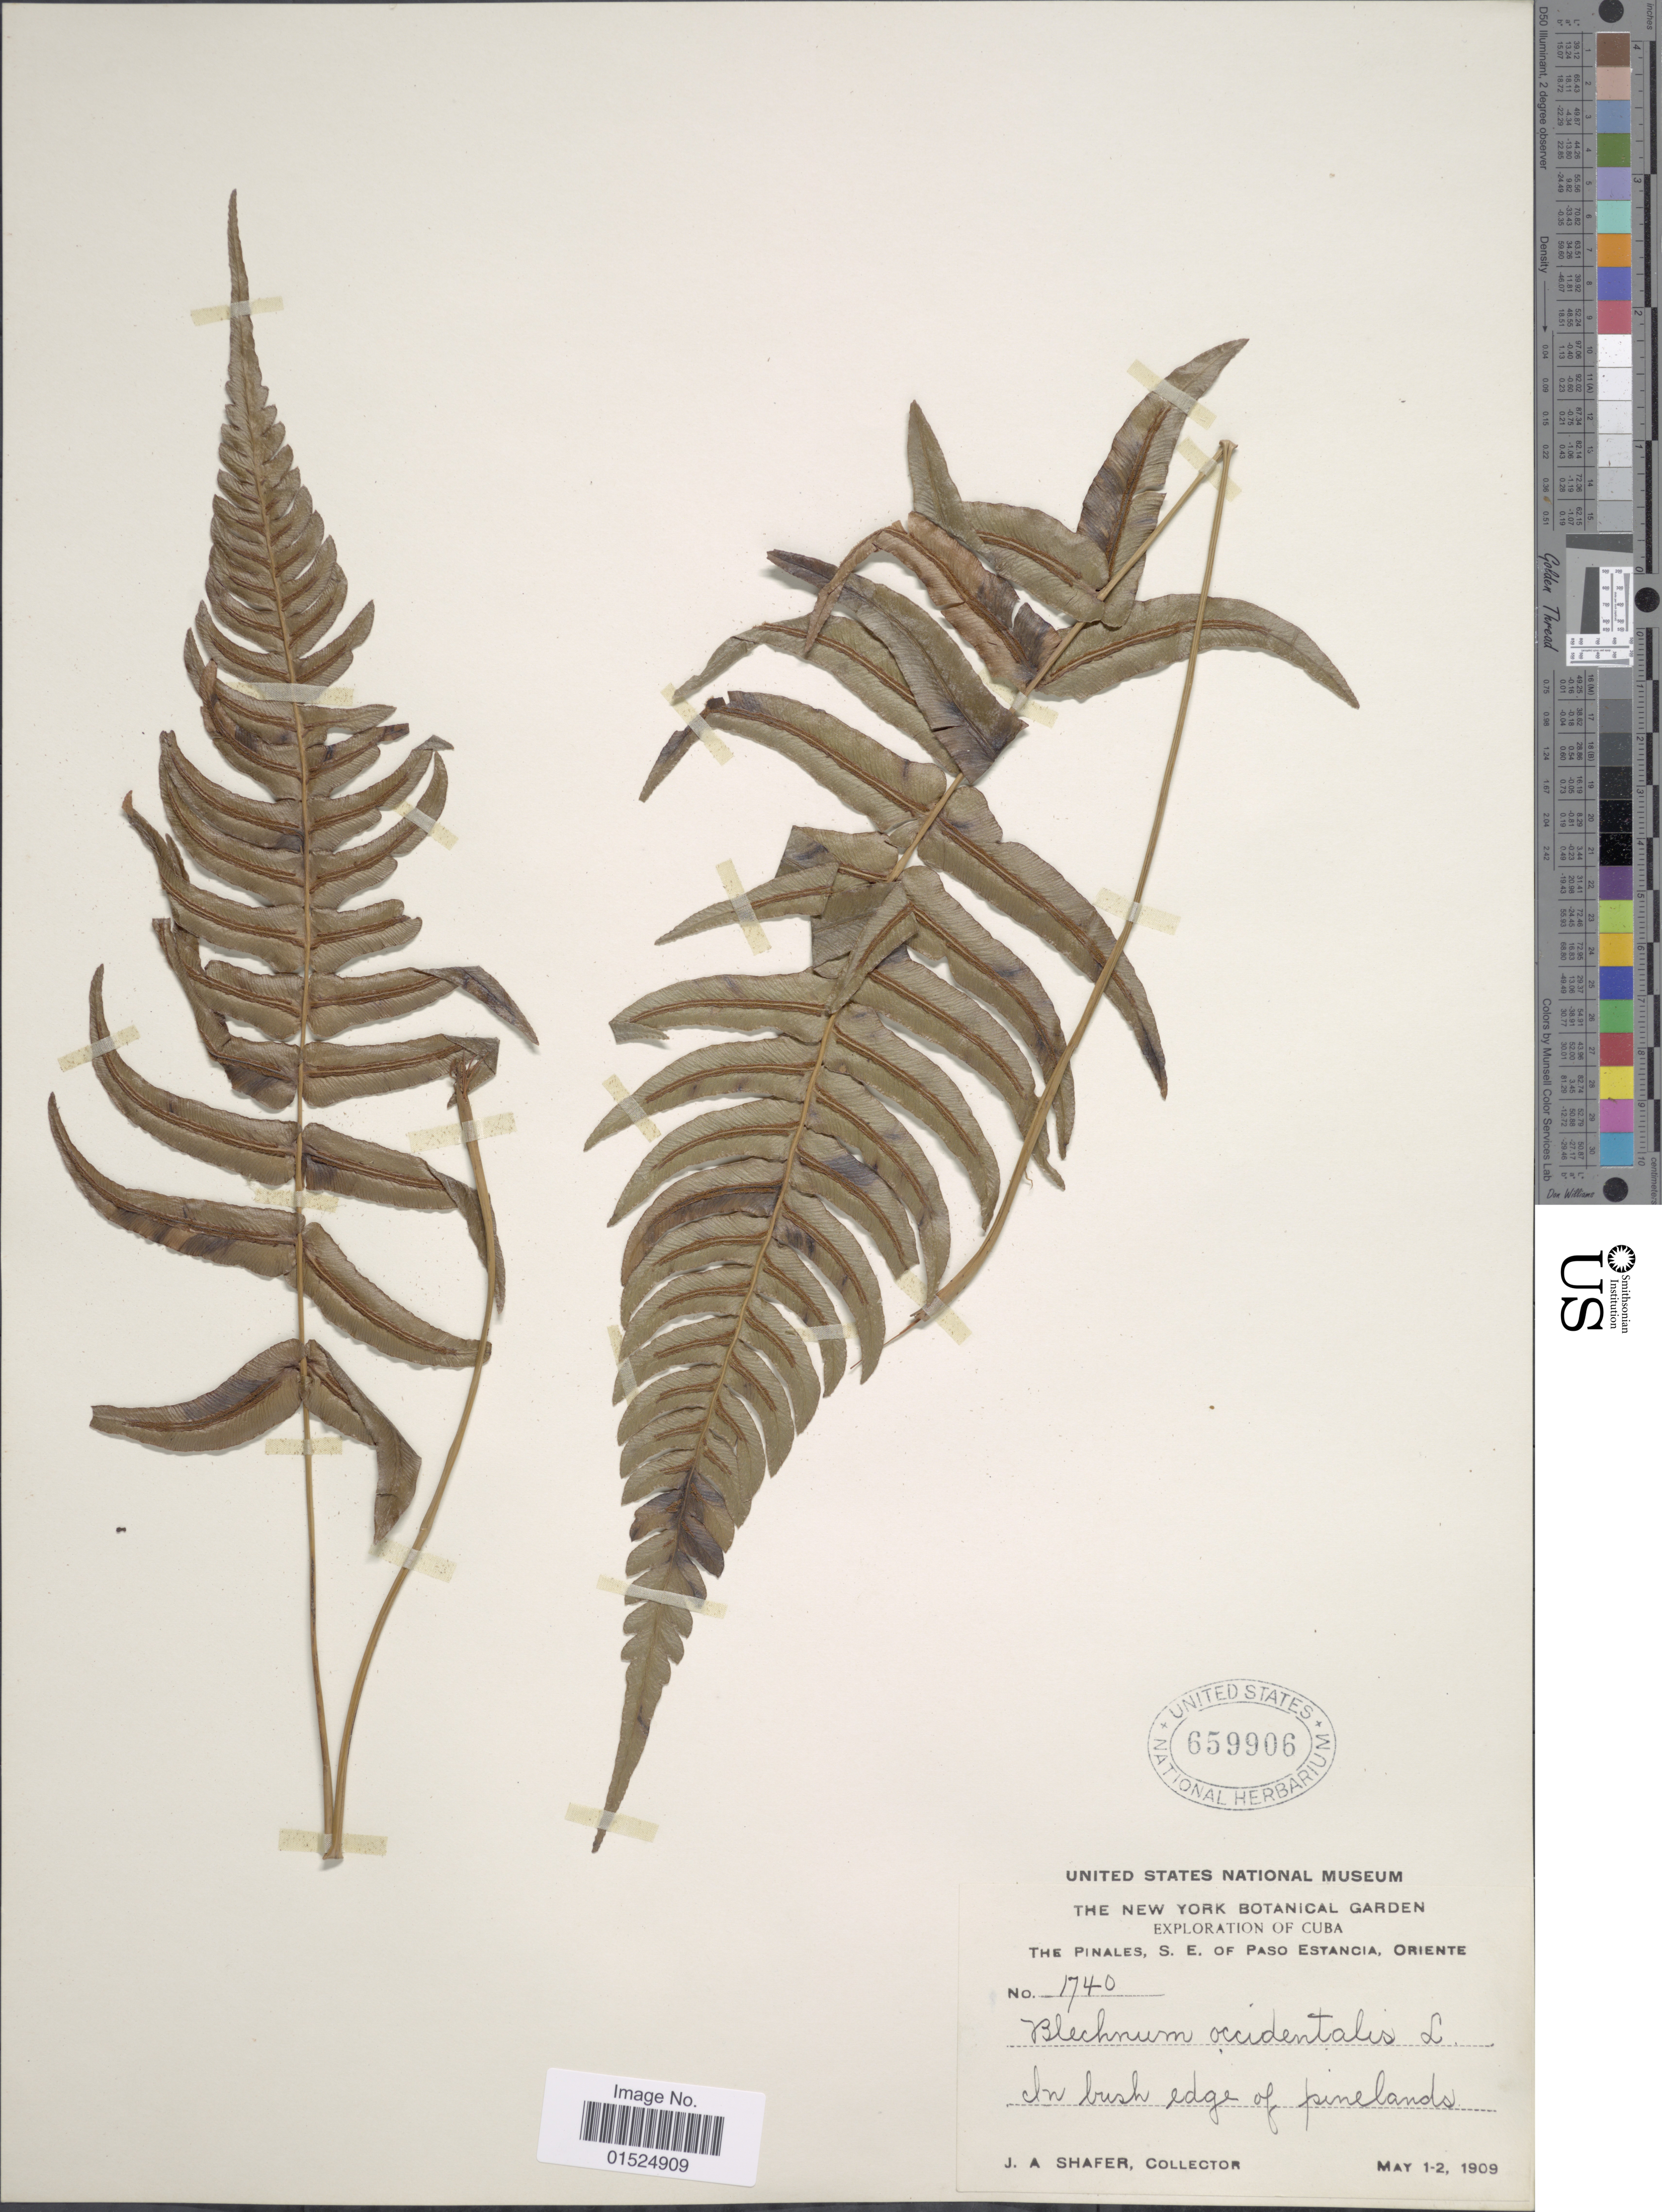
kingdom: Plantae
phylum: Tracheophyta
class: Polypodiopsida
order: Polypodiales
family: Blechnaceae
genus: Blechnum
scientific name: Blechnum occidentale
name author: L.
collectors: J. A. Shafer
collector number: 1740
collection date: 1909-05-01/1909-05-02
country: Cuba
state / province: Oriente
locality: The Pinales, S. E. of Paso Estancia, in bush edge of pinelands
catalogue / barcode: US 659906